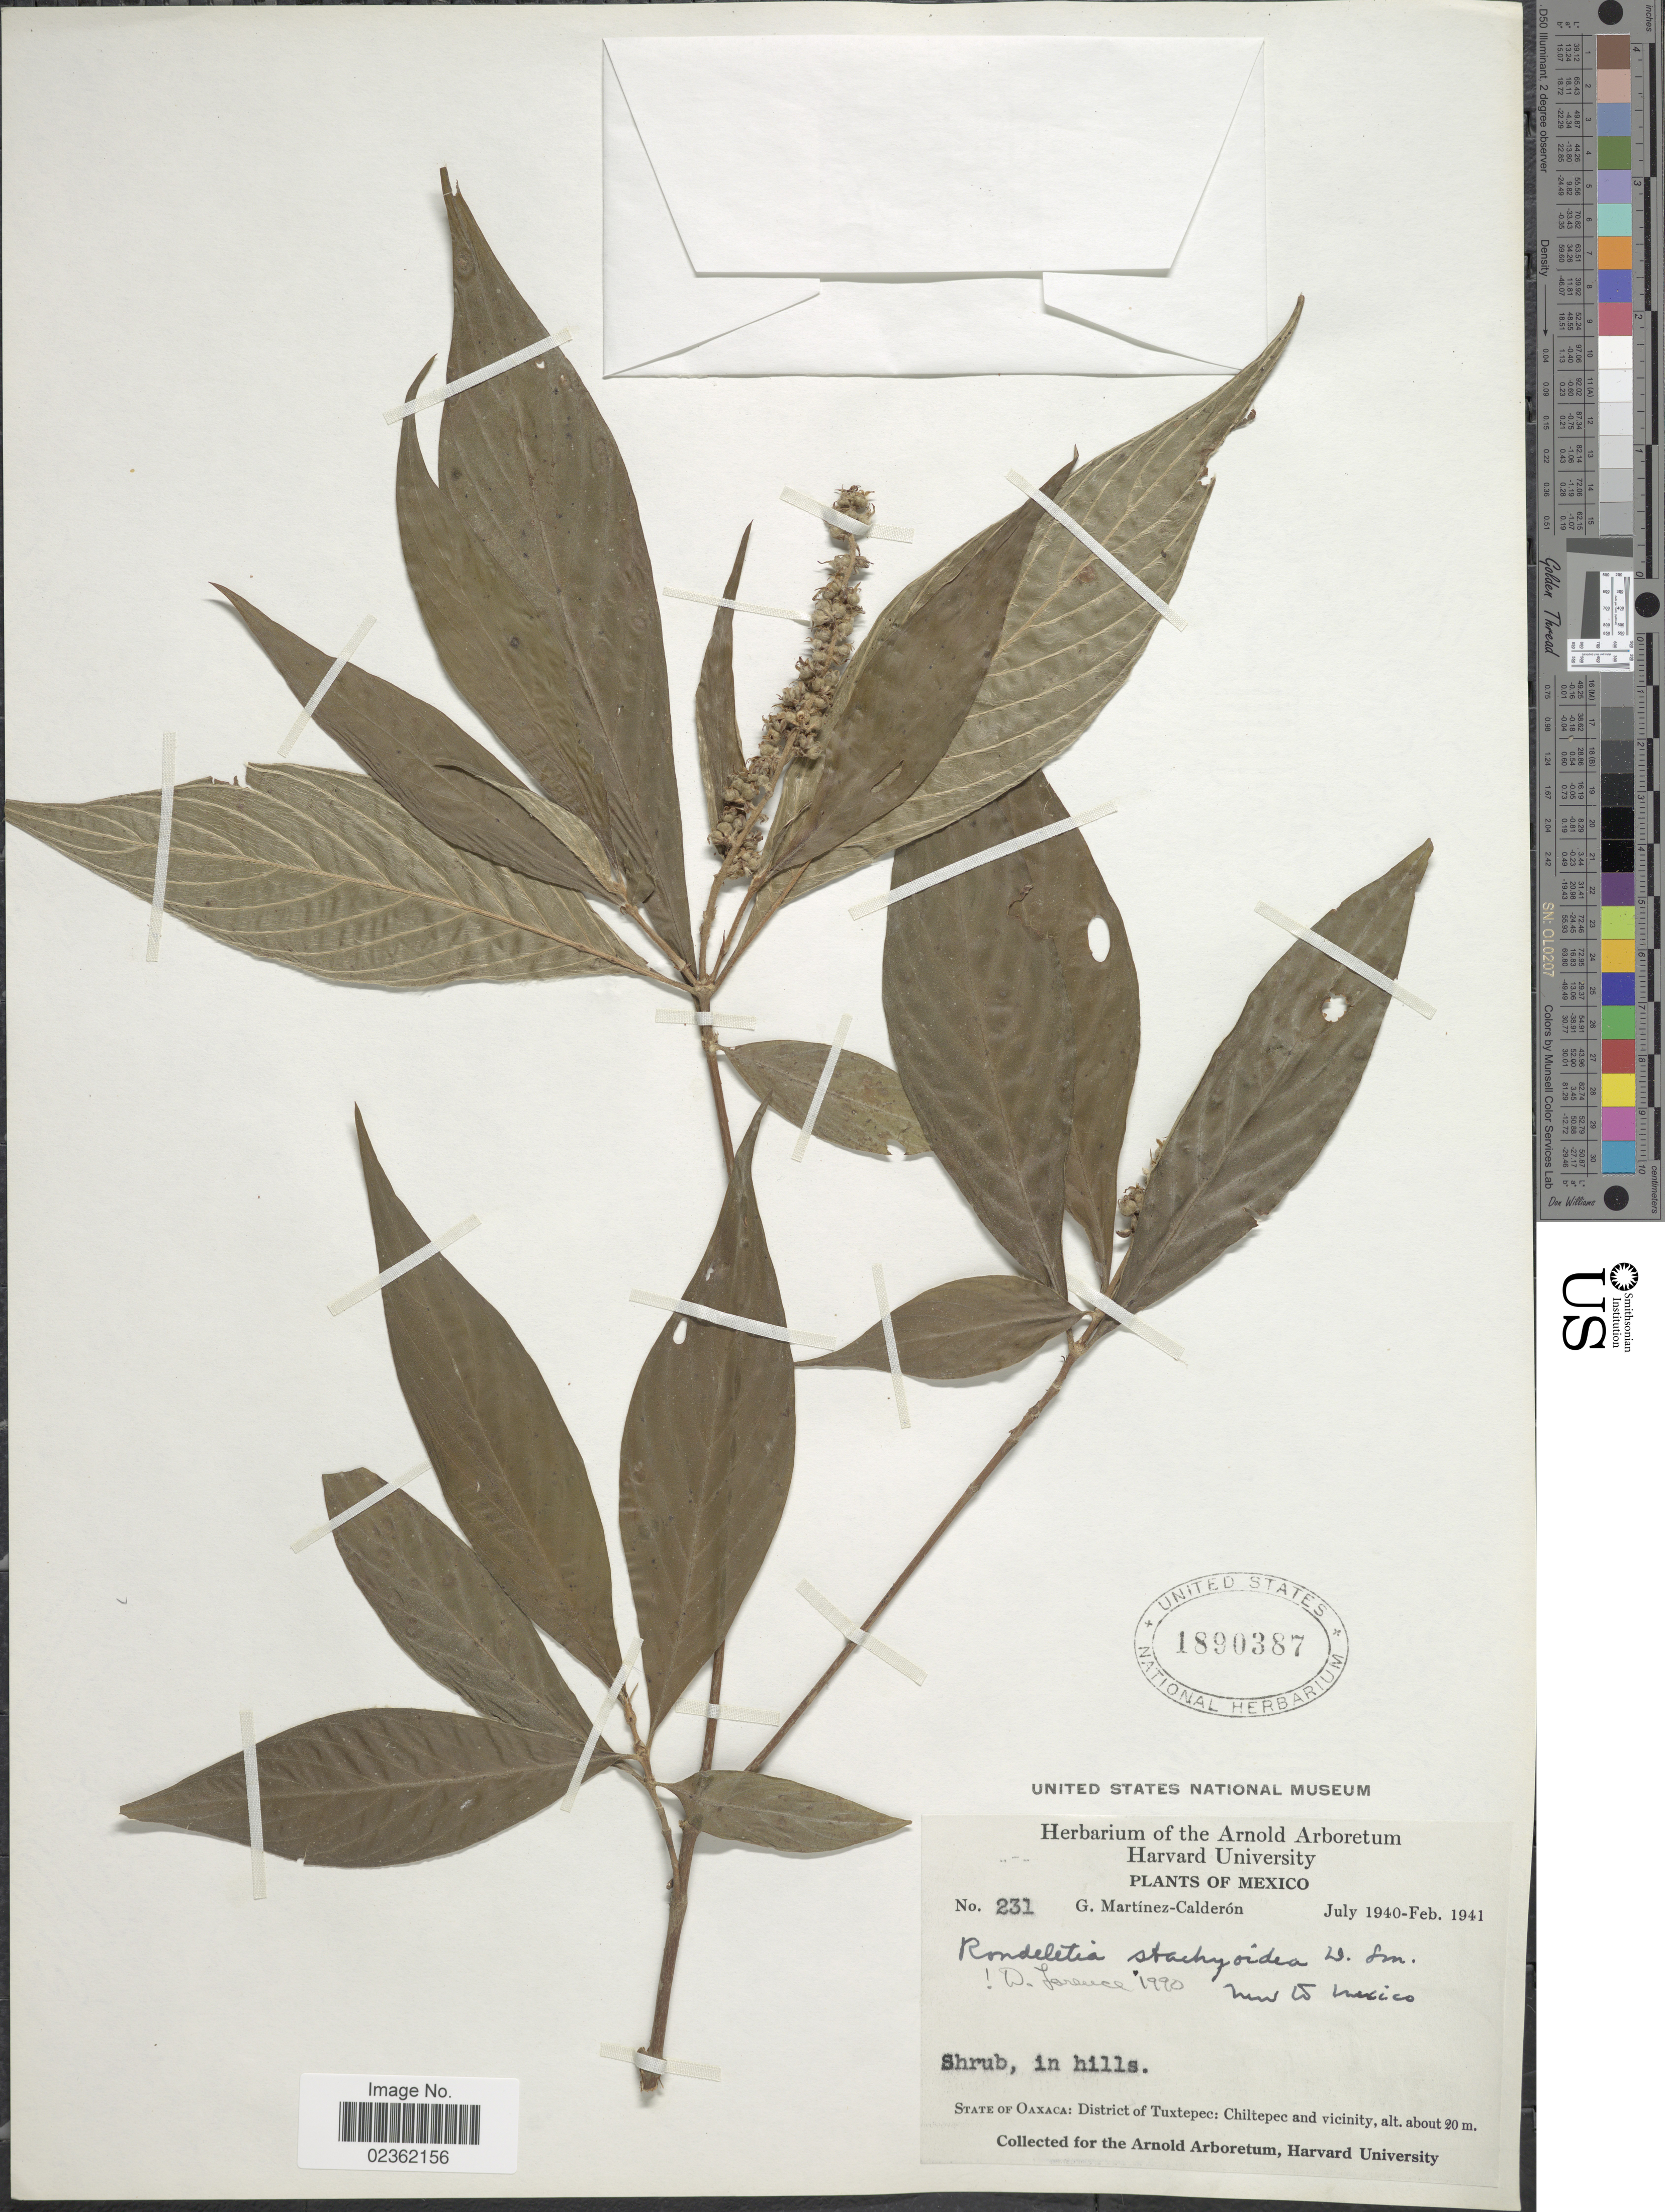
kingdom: Plantae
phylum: Tracheophyta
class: Magnoliopsida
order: Gentianales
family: Rubiaceae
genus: Rondeletia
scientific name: Rondeletia stachyoidea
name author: Donn. Sm.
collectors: G. Martínez Calderón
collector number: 231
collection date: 1940-07/1941-02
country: Mexico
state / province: Oaxaca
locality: District of tuxtepec: Chiltepec and vicinity, in hills.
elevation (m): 20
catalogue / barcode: US 1890387